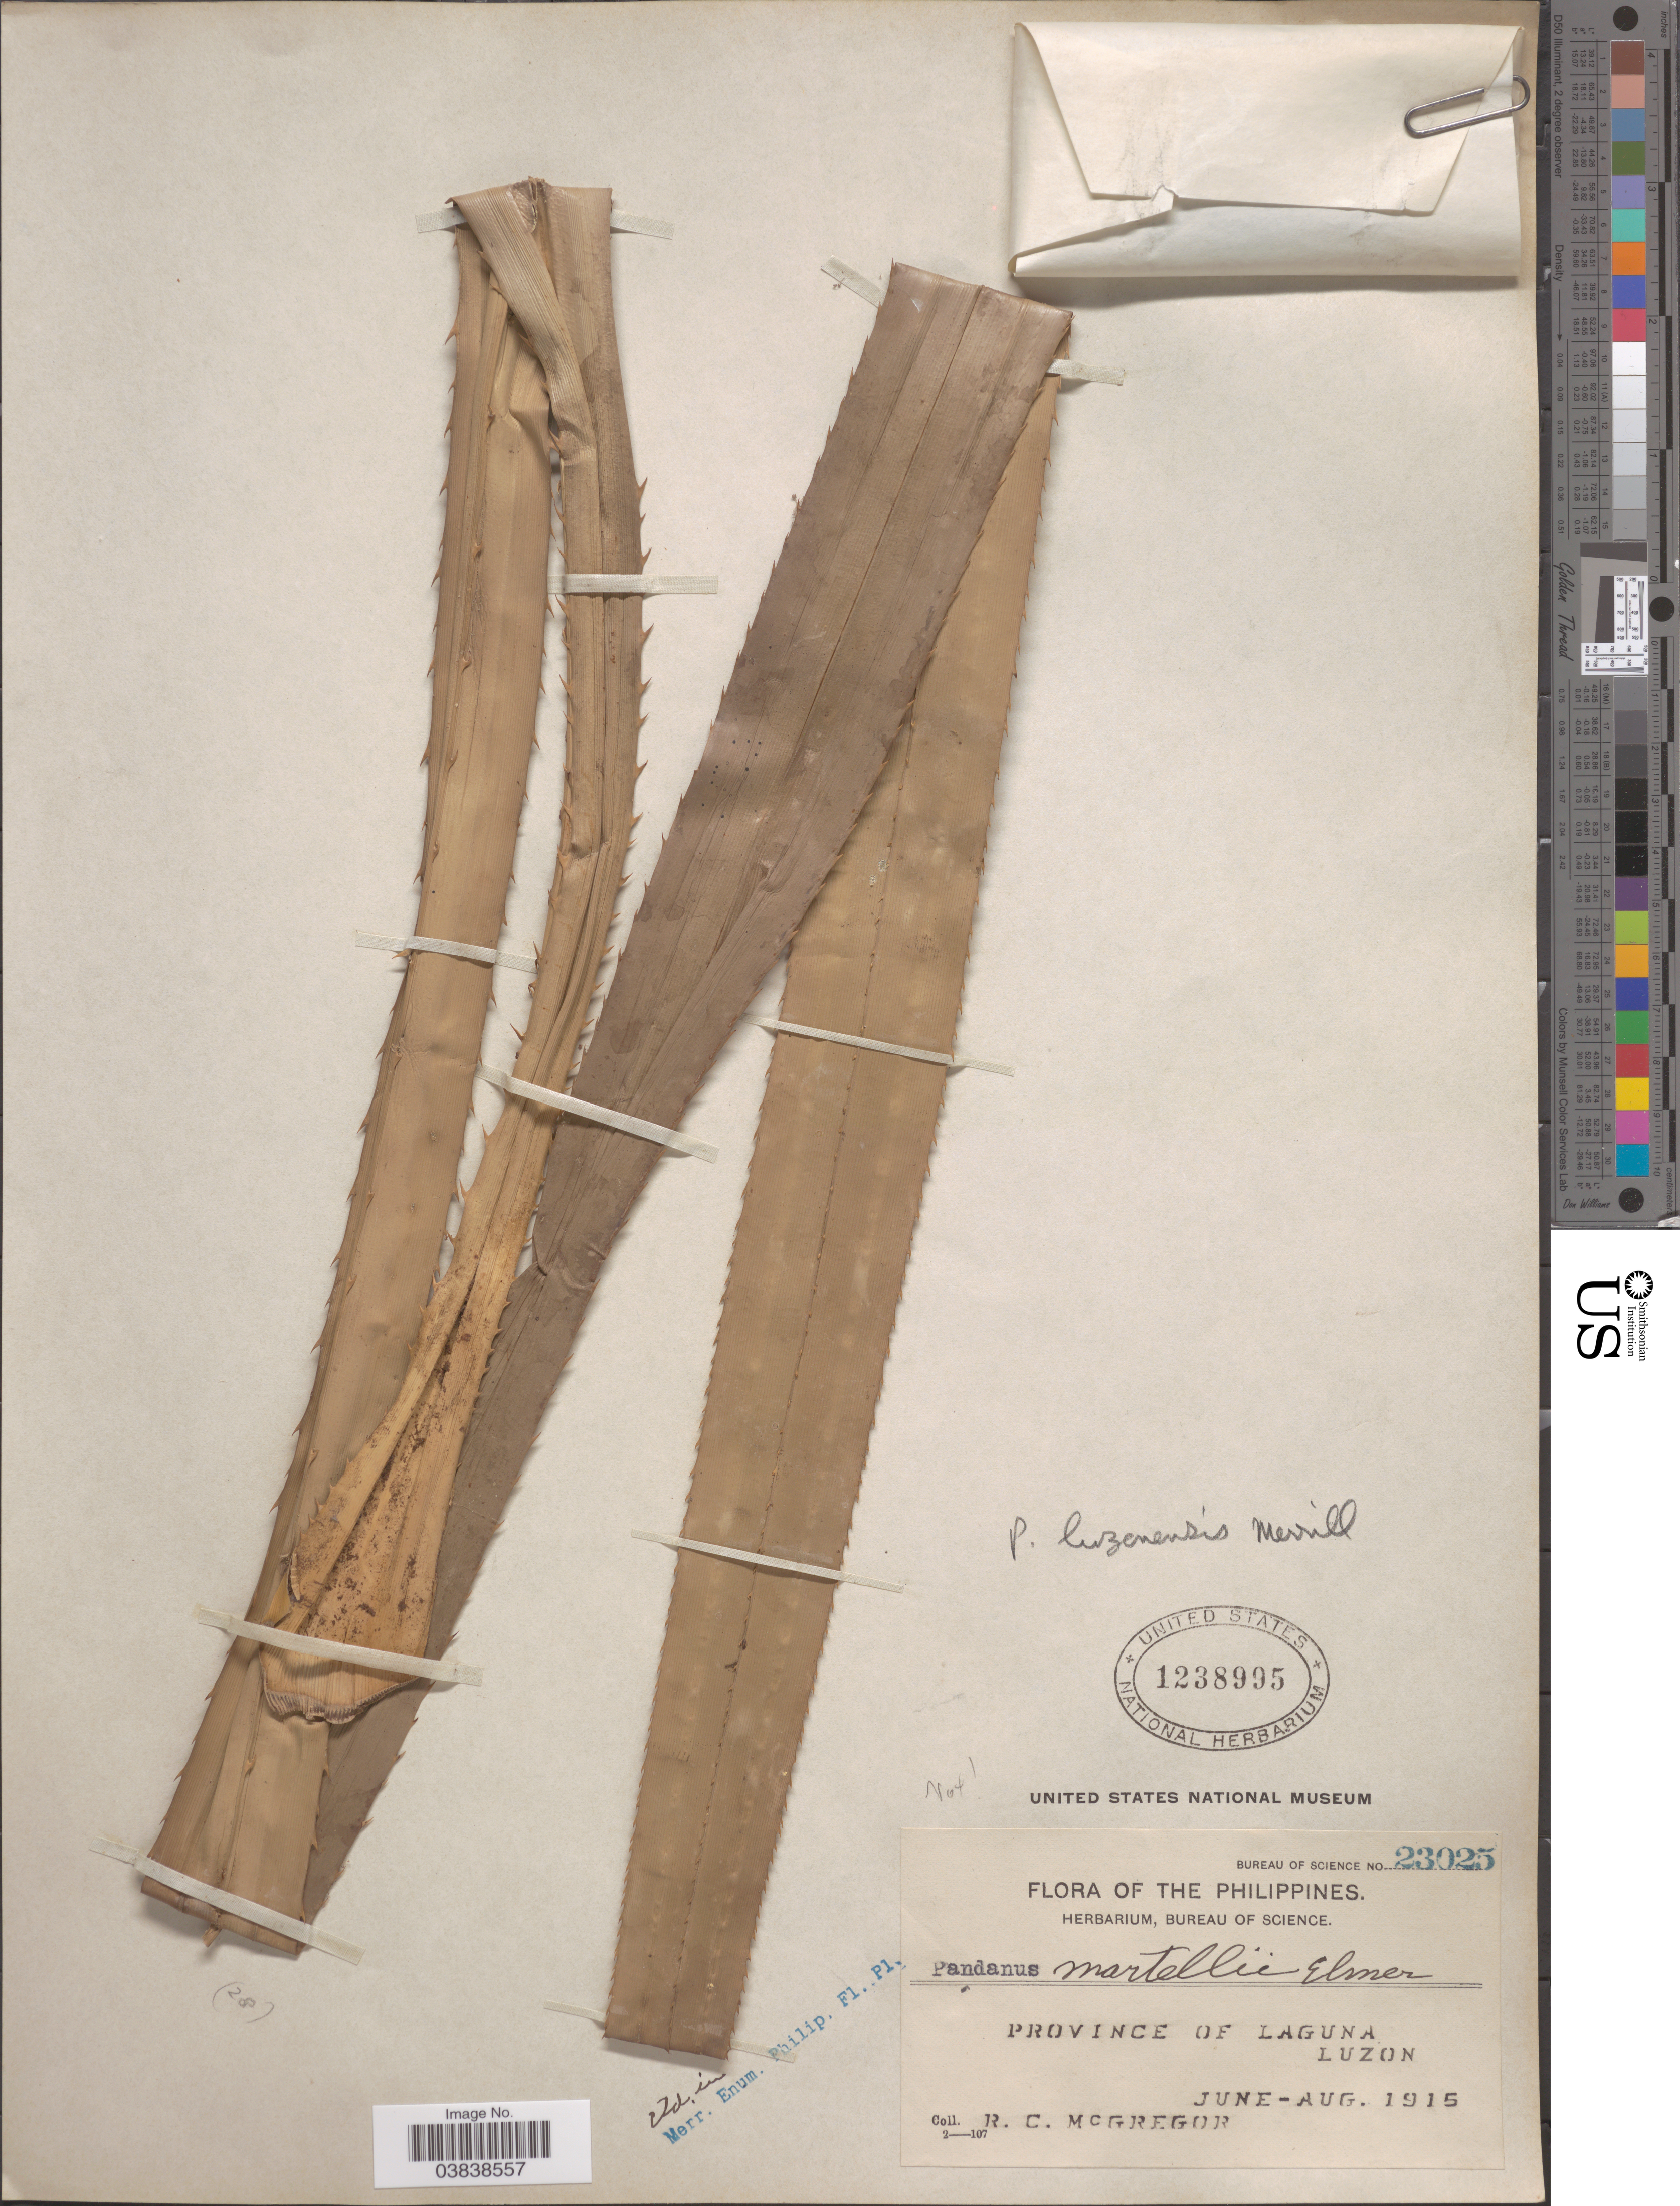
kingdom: Plantae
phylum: Tracheophyta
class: Liliopsida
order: Pandanales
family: Pandanaceae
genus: Pandanus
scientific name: Pandanus martellii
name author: Elmer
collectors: R. C. McGregor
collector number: Bureau of Science 23025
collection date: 1915-06/1915-08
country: Philippines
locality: Province of Laguna, Luzon.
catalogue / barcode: US 1238995